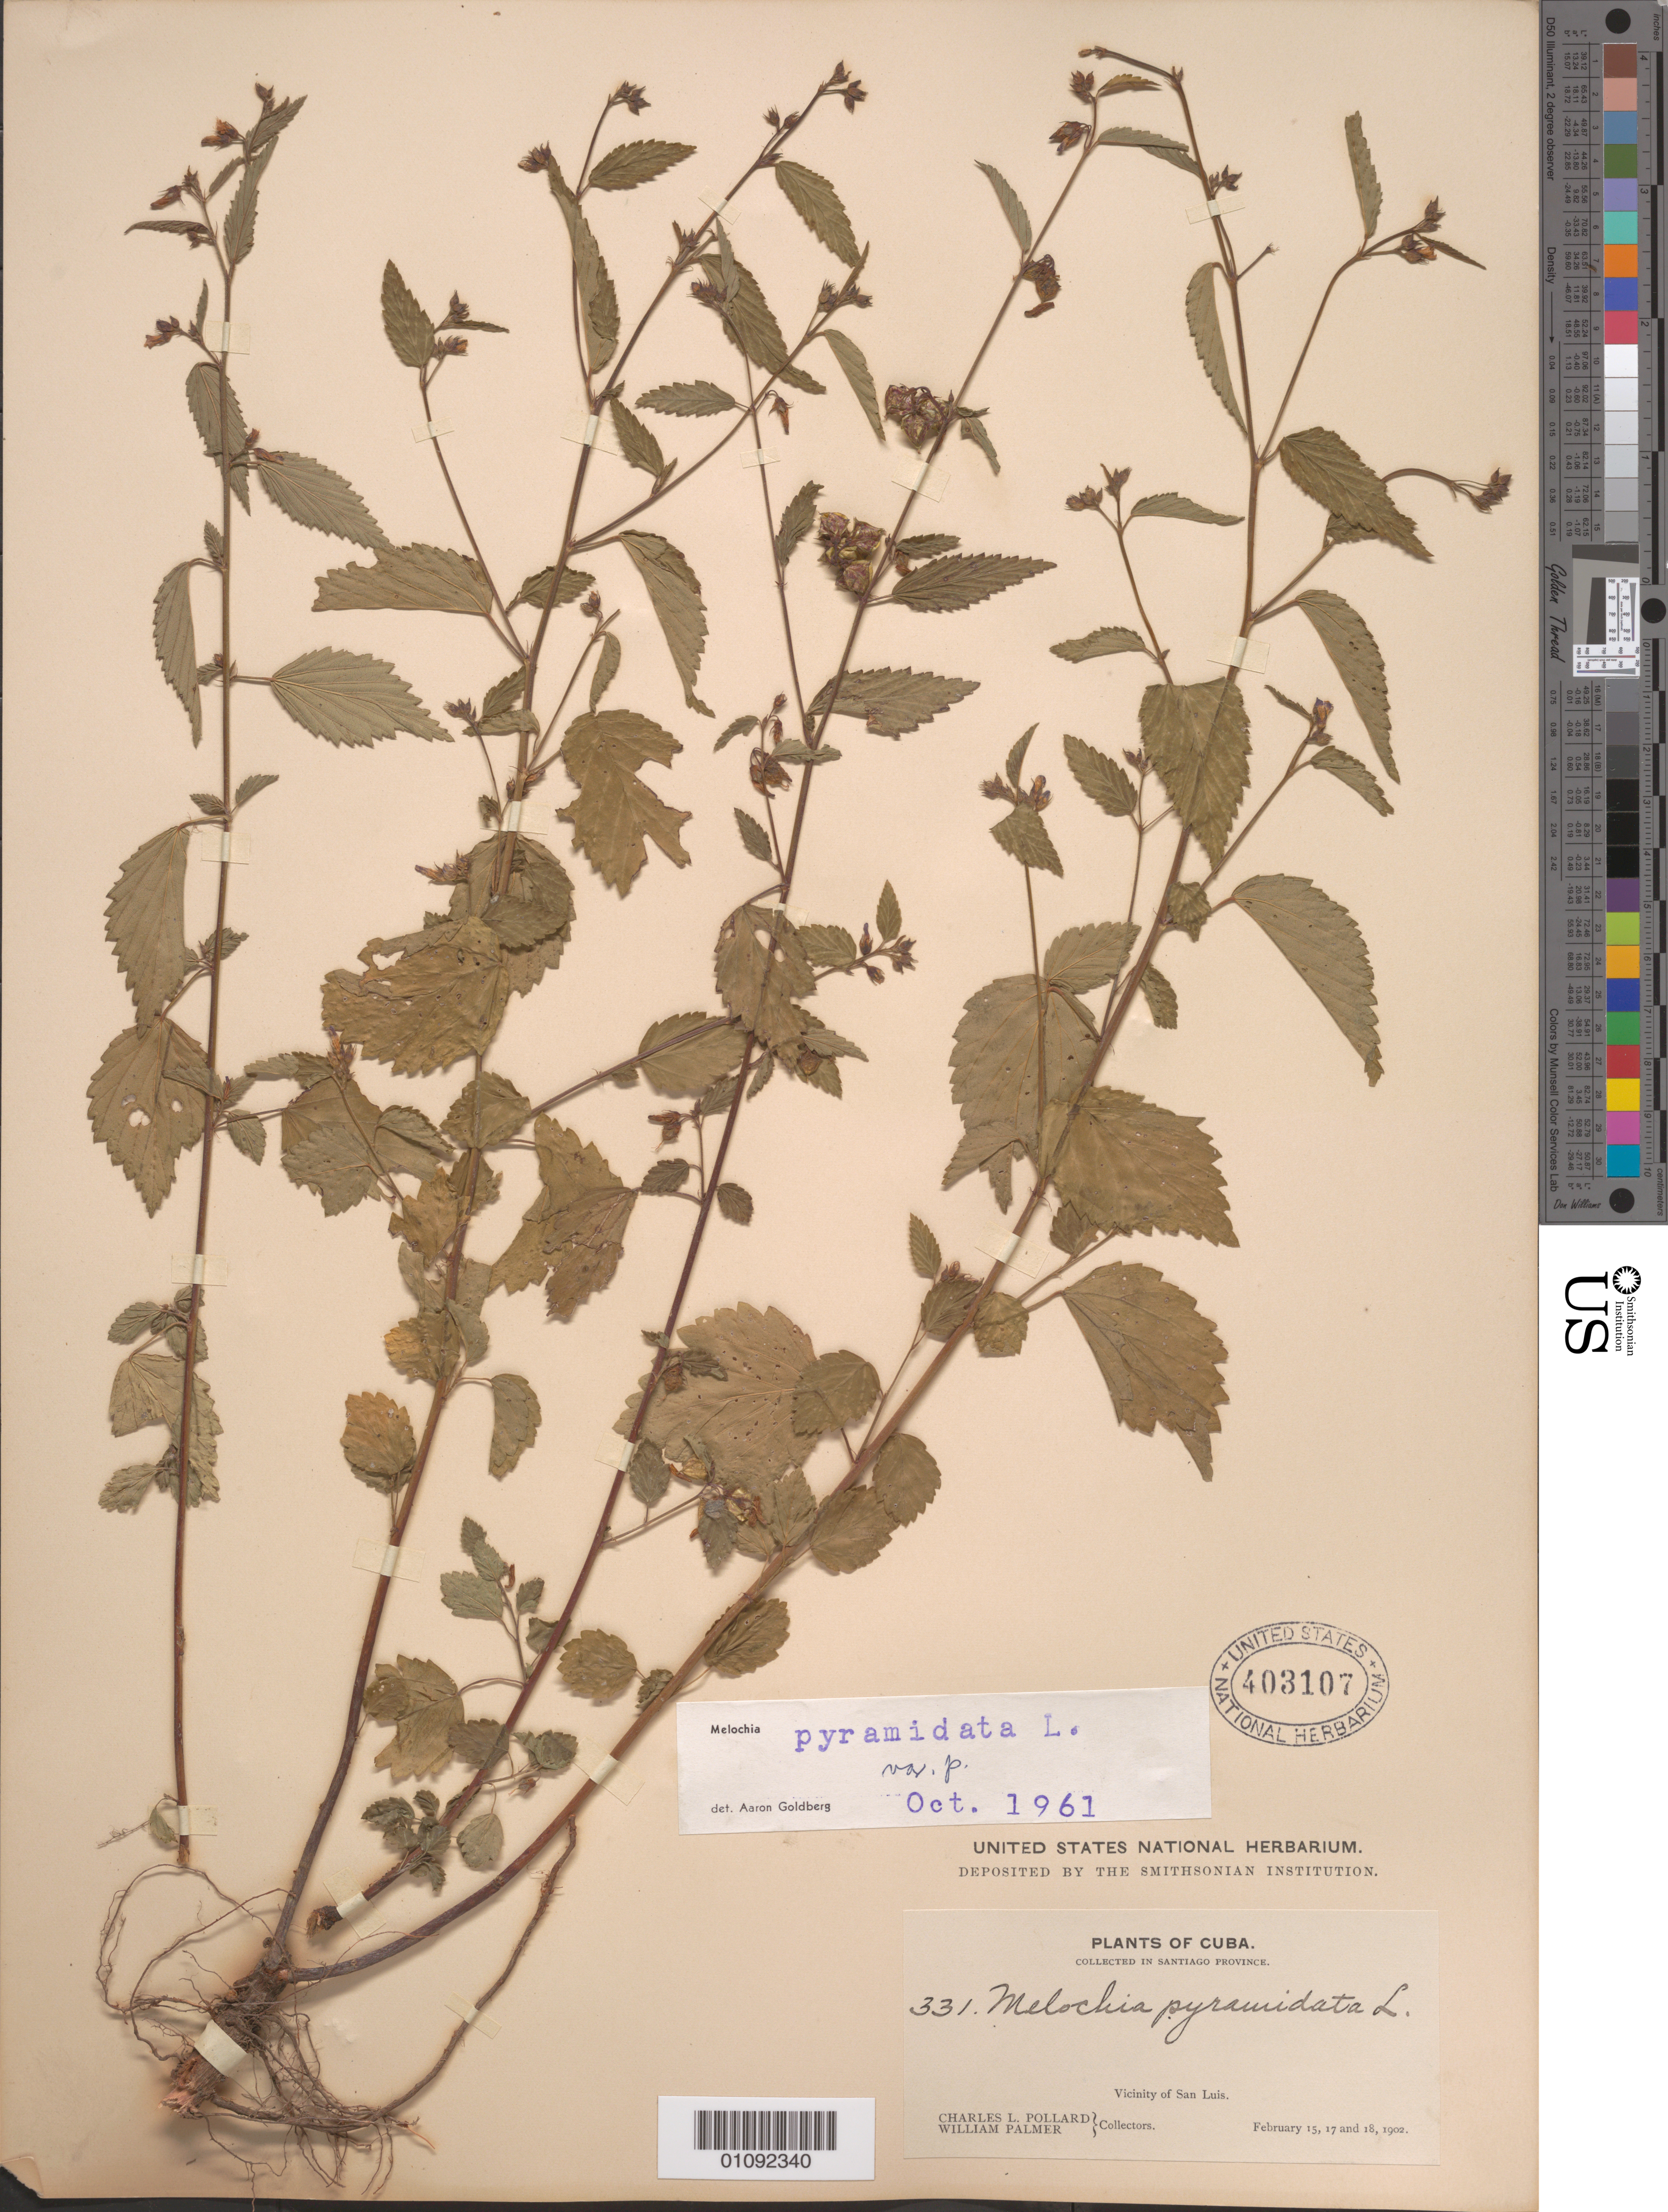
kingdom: Plantae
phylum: Tracheophyta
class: Magnoliopsida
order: Malvales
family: Malvaceae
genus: Melochia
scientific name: Melochia pyramidata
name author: L.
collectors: C. L. Pollard & W. Palmer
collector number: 331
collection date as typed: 15 Feb 1902 to 18 Feb 1902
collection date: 1902-02-15/1902-02-18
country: Cuba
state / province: Santiago de Cuba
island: Cuba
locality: Vicinity of San Luis, Santiago Province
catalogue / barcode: US 403107